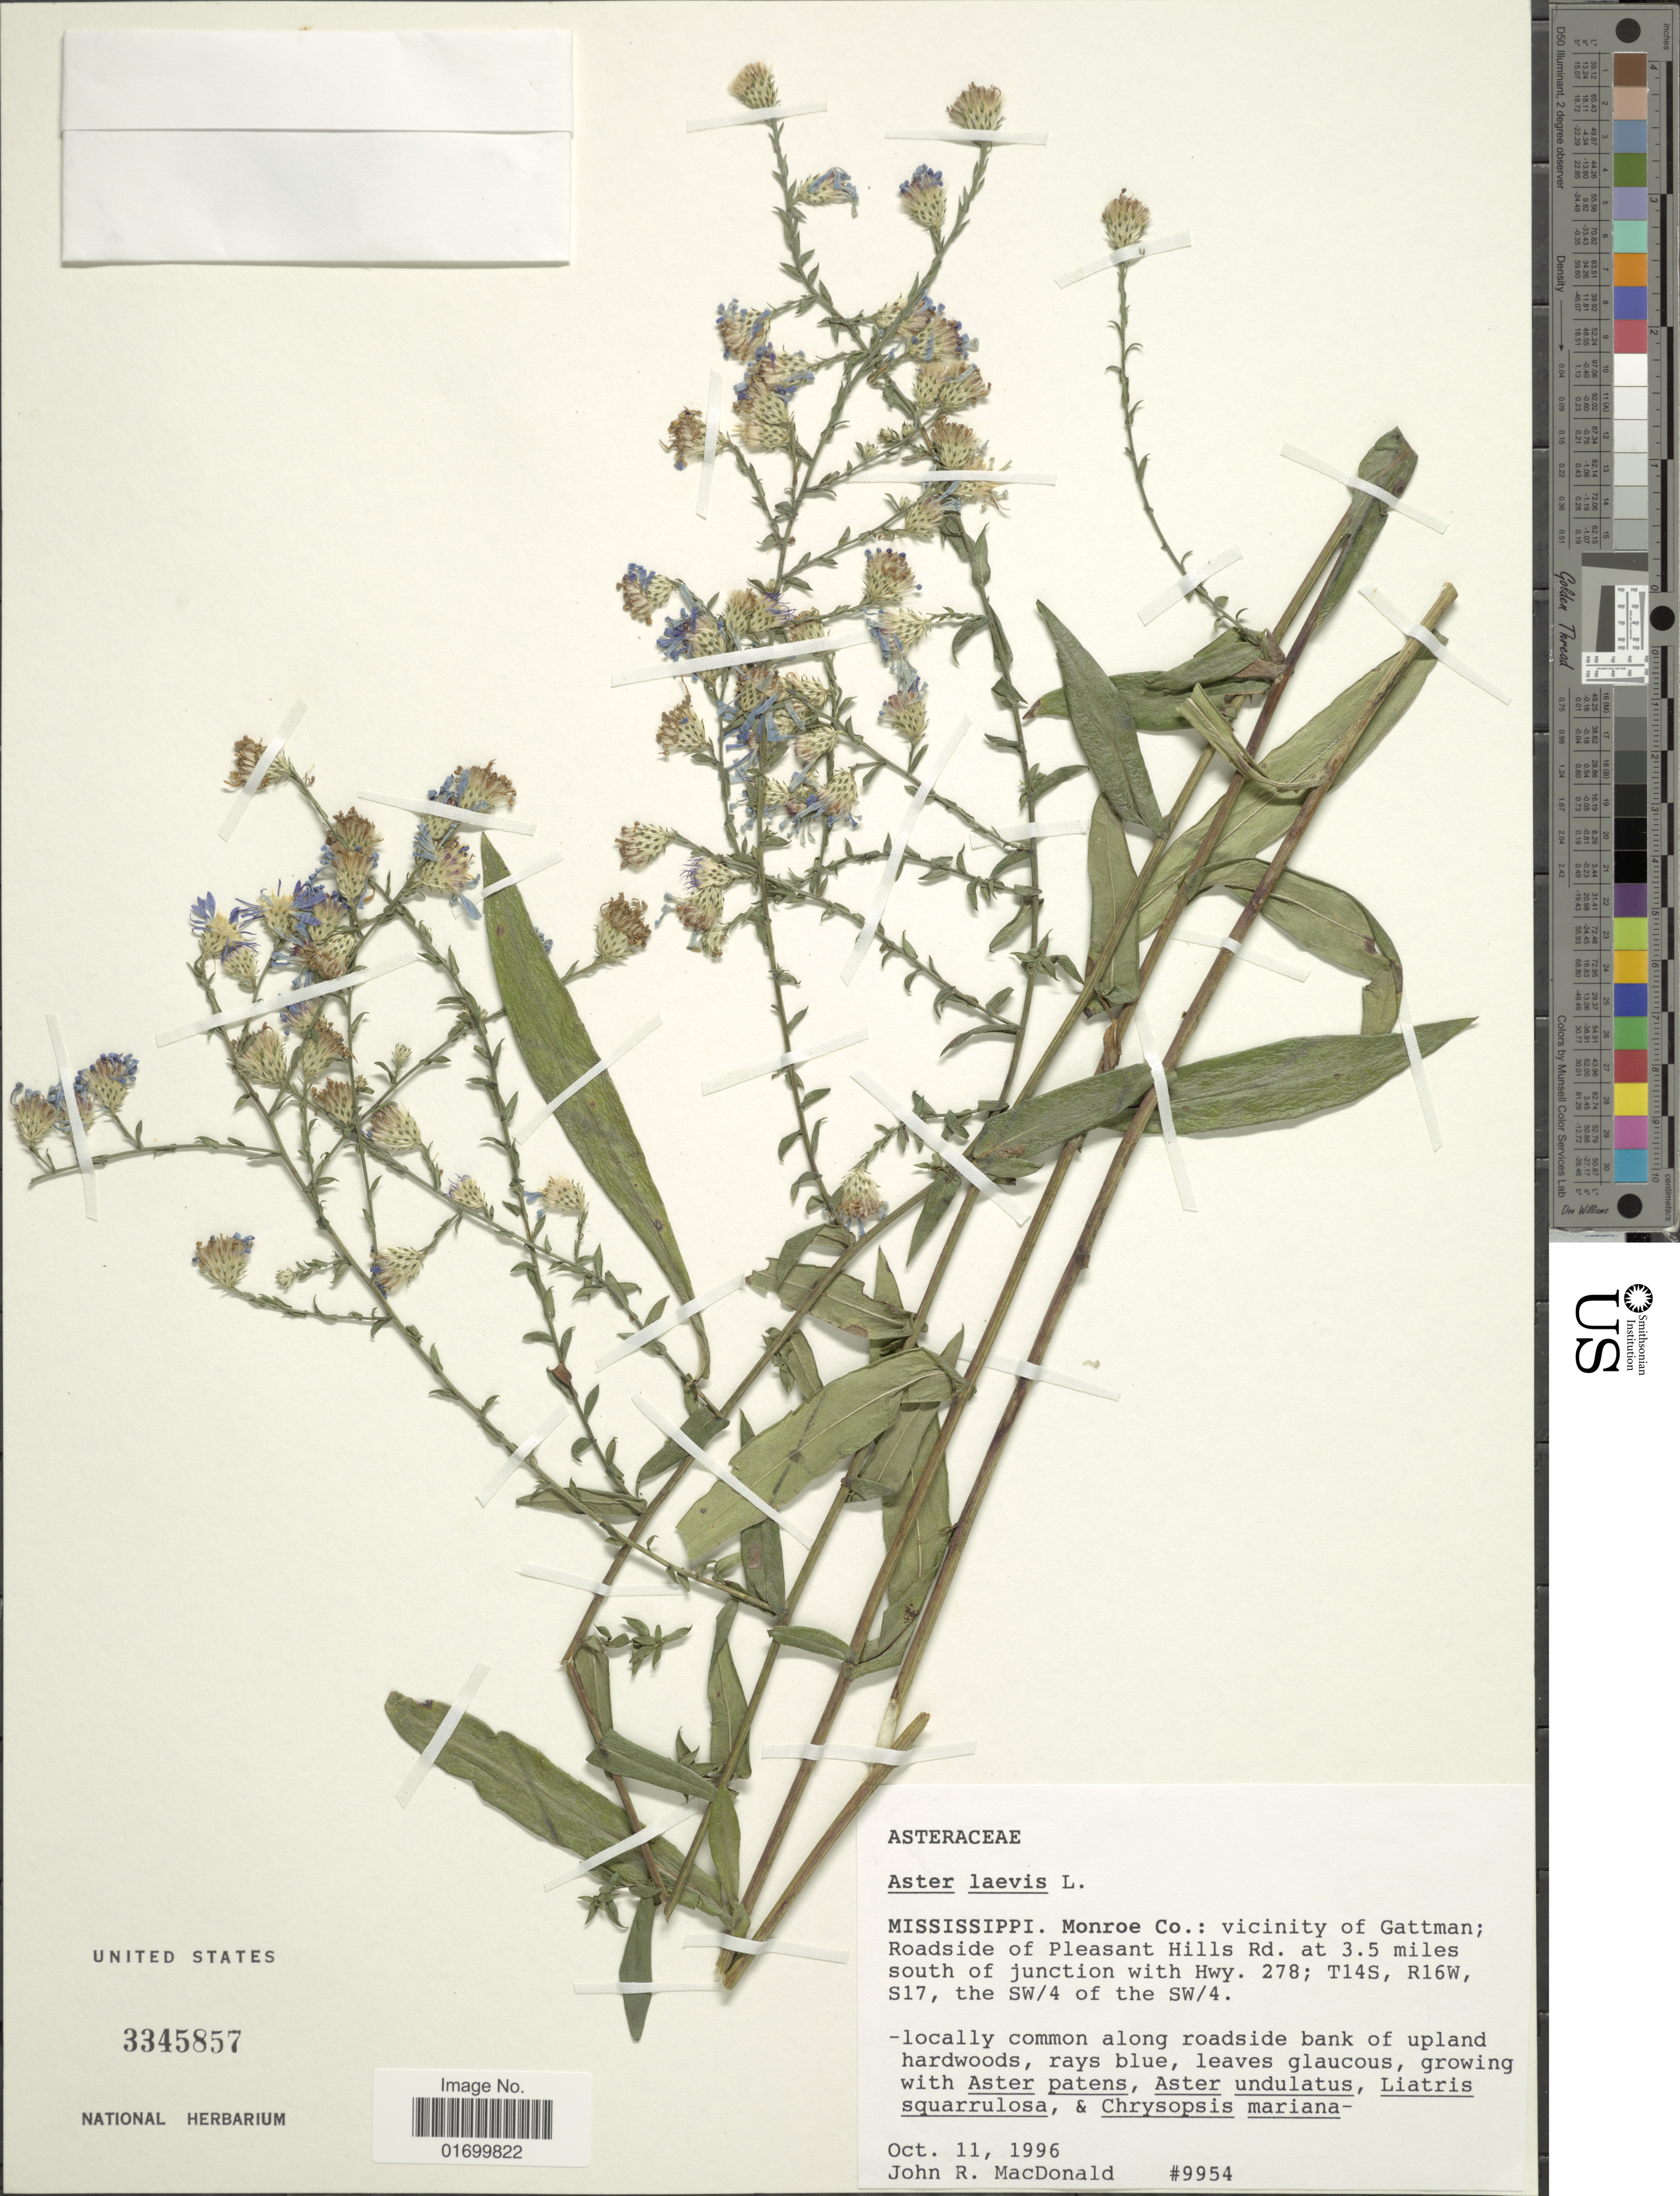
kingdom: Plantae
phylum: Tracheophyta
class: Magnoliopsida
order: Asterales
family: Asteraceae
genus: Symphyotrichum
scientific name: Symphyotrichum laeve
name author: (L.) Á. Löve & D. Löve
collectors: J. MacDonald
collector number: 9954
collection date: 1996-10-11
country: United States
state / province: Mississippi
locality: Monroe Co.: vicinity of Gattman; Roadside of Pleasant Hills Rd. at 3.5 miles south of junction with Hwy. 278; T14S, R16W, S17, the SW/4 of the SW/4.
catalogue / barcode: US 3345857